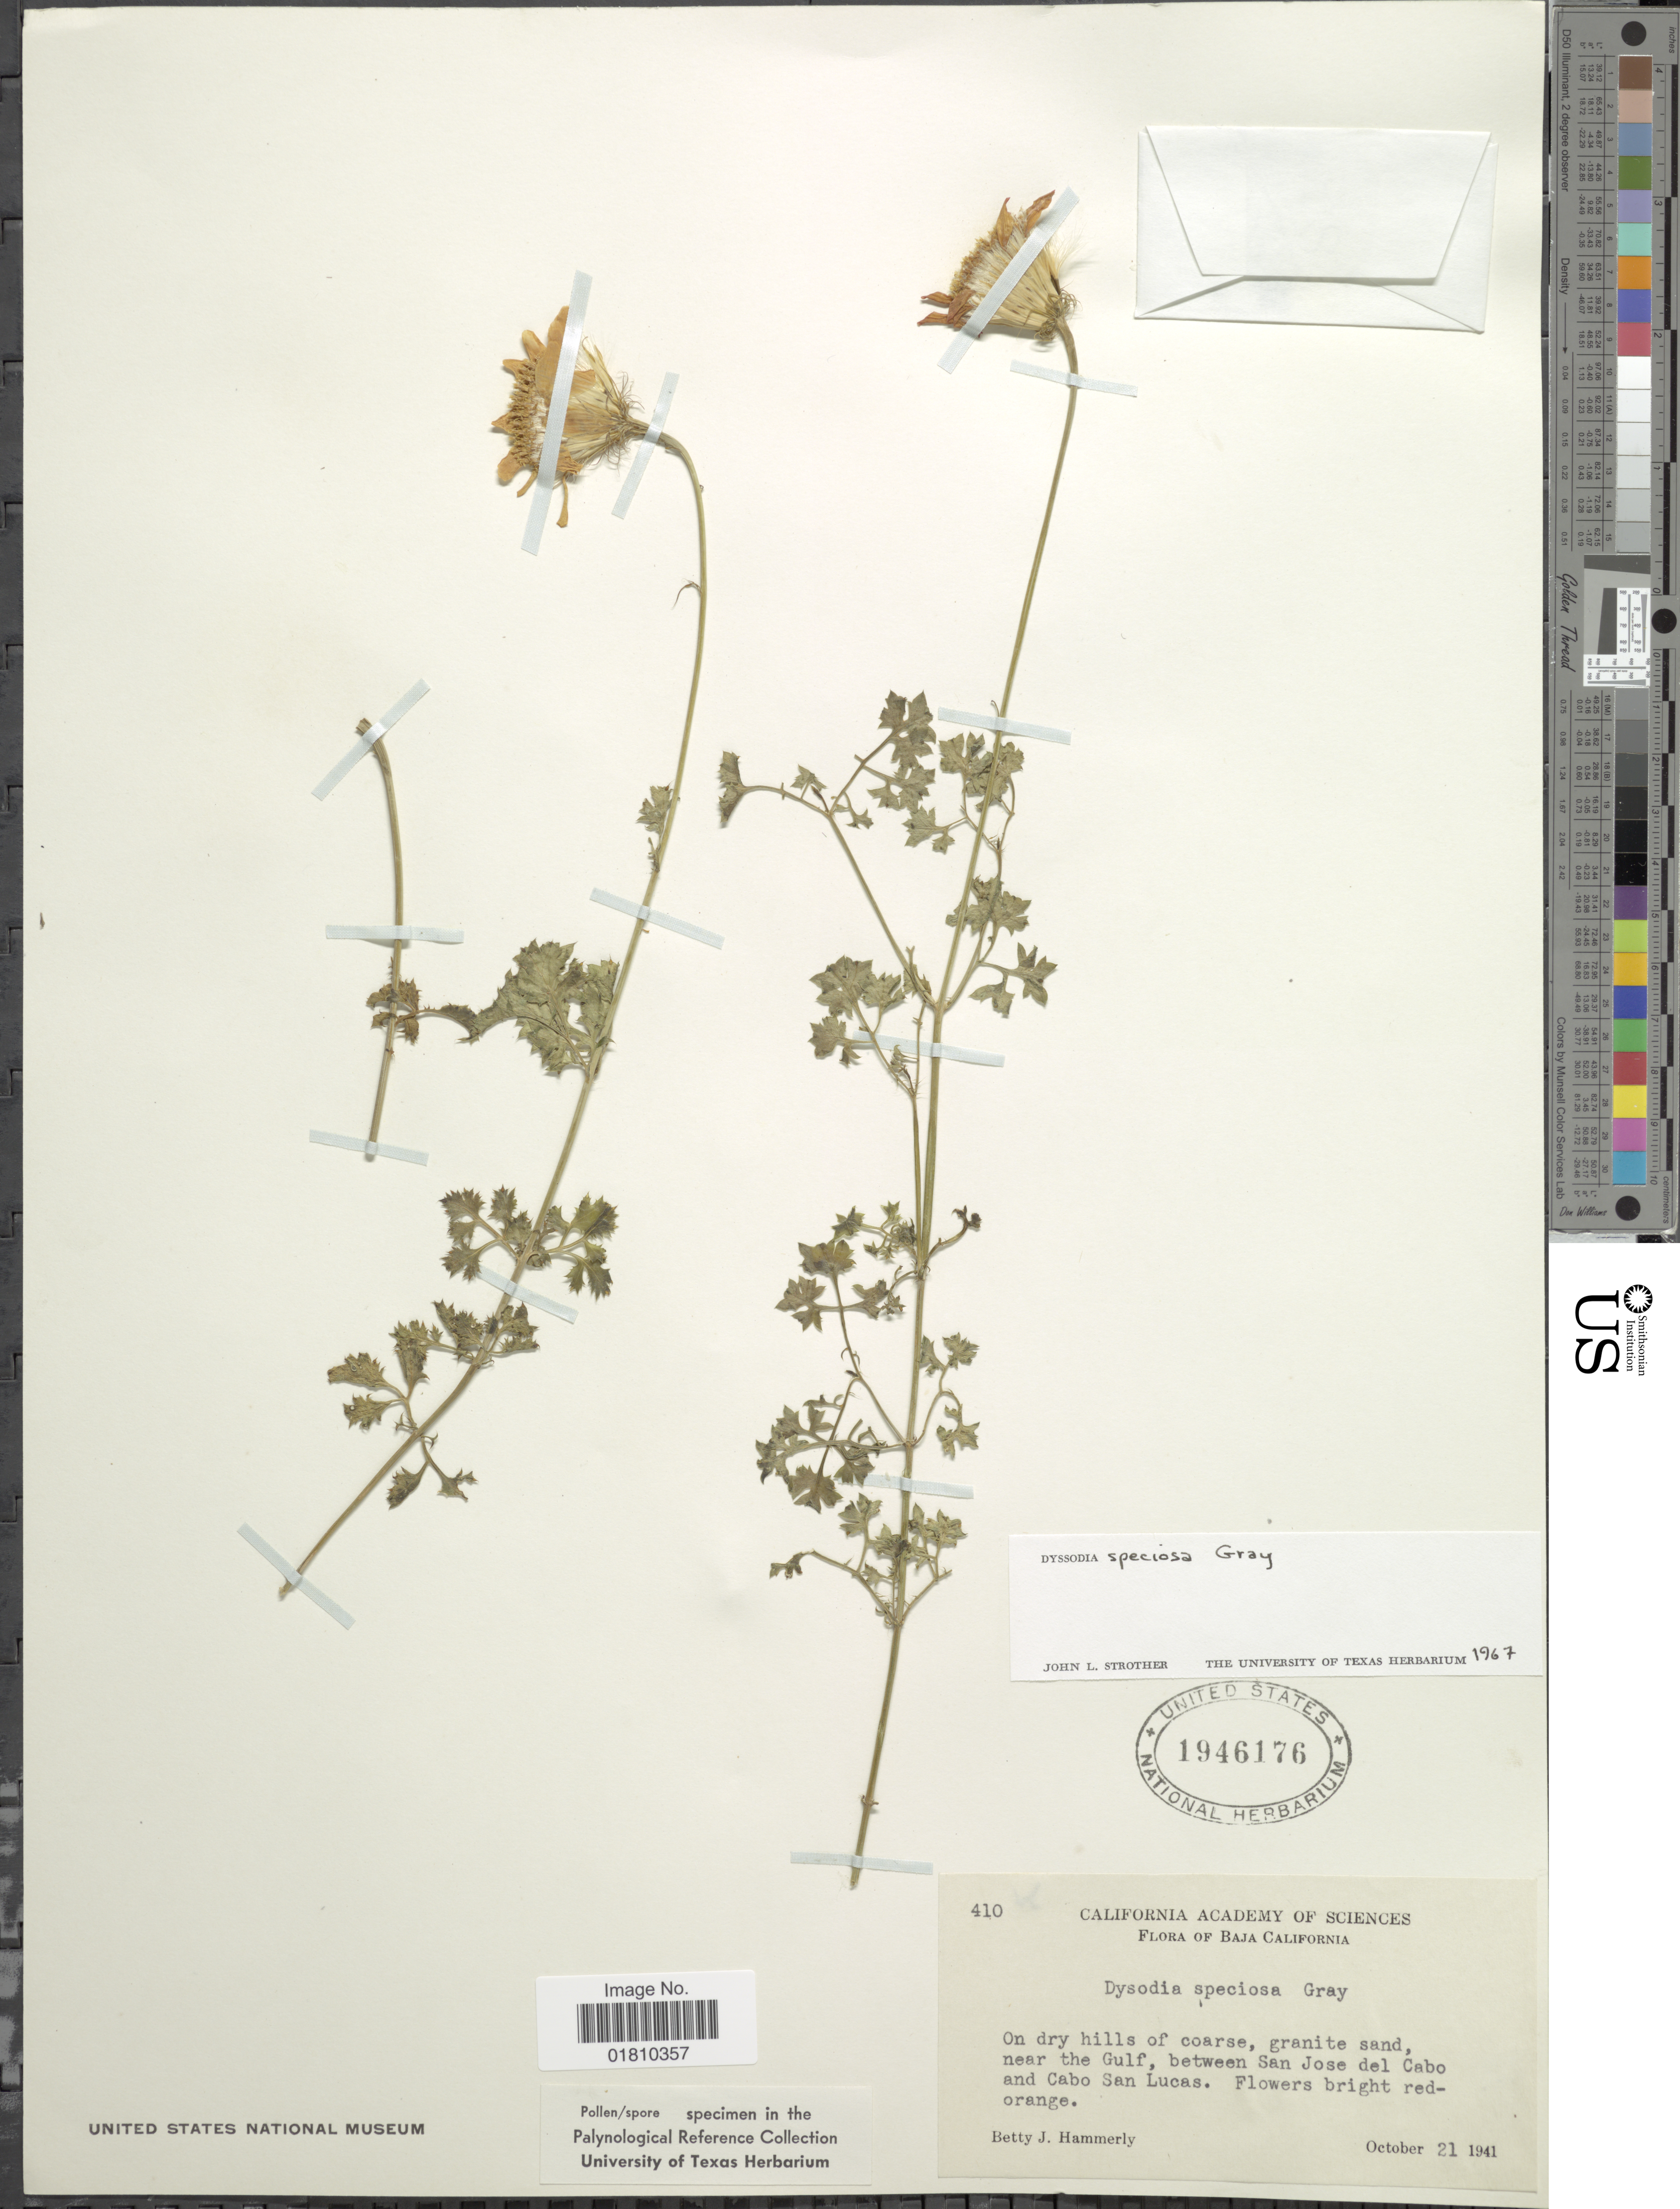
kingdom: Plantae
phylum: Tracheophyta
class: Magnoliopsida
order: Asterales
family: Asteraceae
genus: Adenophyllum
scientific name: Adenophyllum speciosum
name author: (A. Gray) Strother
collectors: B. J. Hammerly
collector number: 410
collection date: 1941-10-21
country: Mexico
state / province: Baja California Sur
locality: On dry hills of coarse, granite sand, near the Gulf, between San Jose del Cabo and Cabo San Lucas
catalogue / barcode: US 1946176